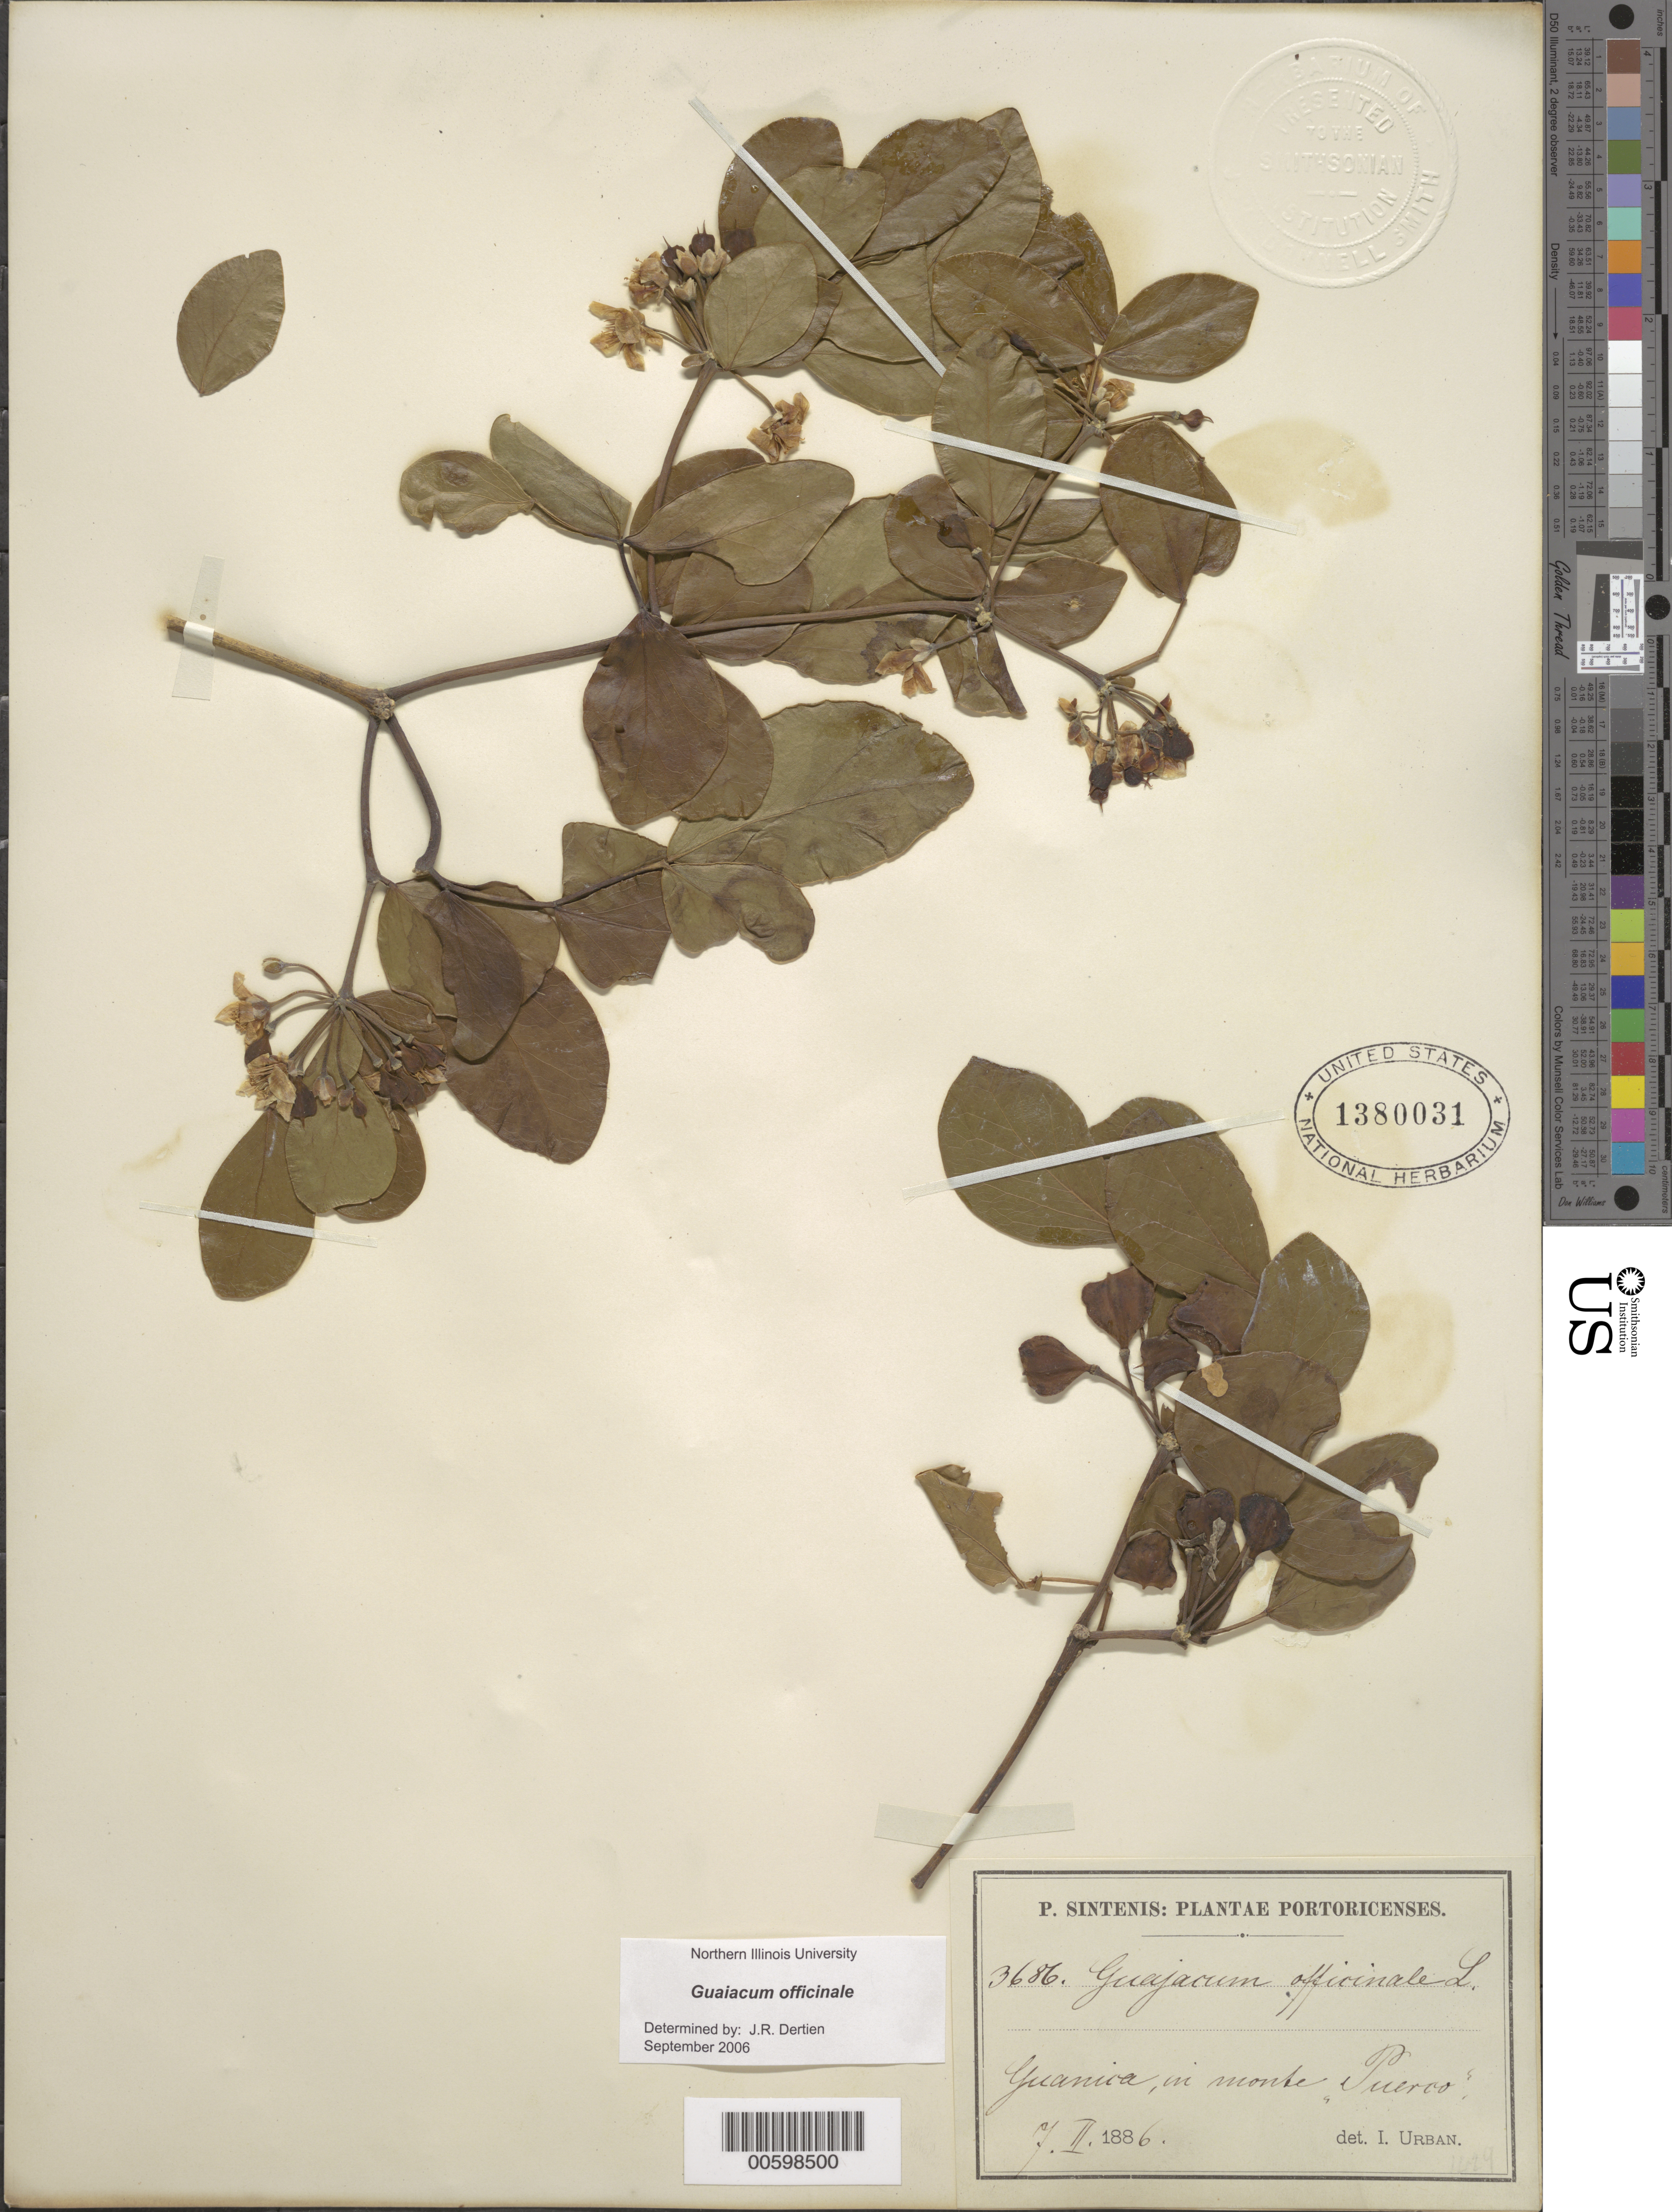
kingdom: Plantae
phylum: Tracheophyta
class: Magnoliopsida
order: Zygophyllales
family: Zygophyllaceae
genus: Guaiacum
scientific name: Guaiacum officinale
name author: L.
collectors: P. Sintenis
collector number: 3686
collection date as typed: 07 Feb 1886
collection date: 1886-02-07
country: Puerto Rico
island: Greater Antilles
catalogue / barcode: US 1380031